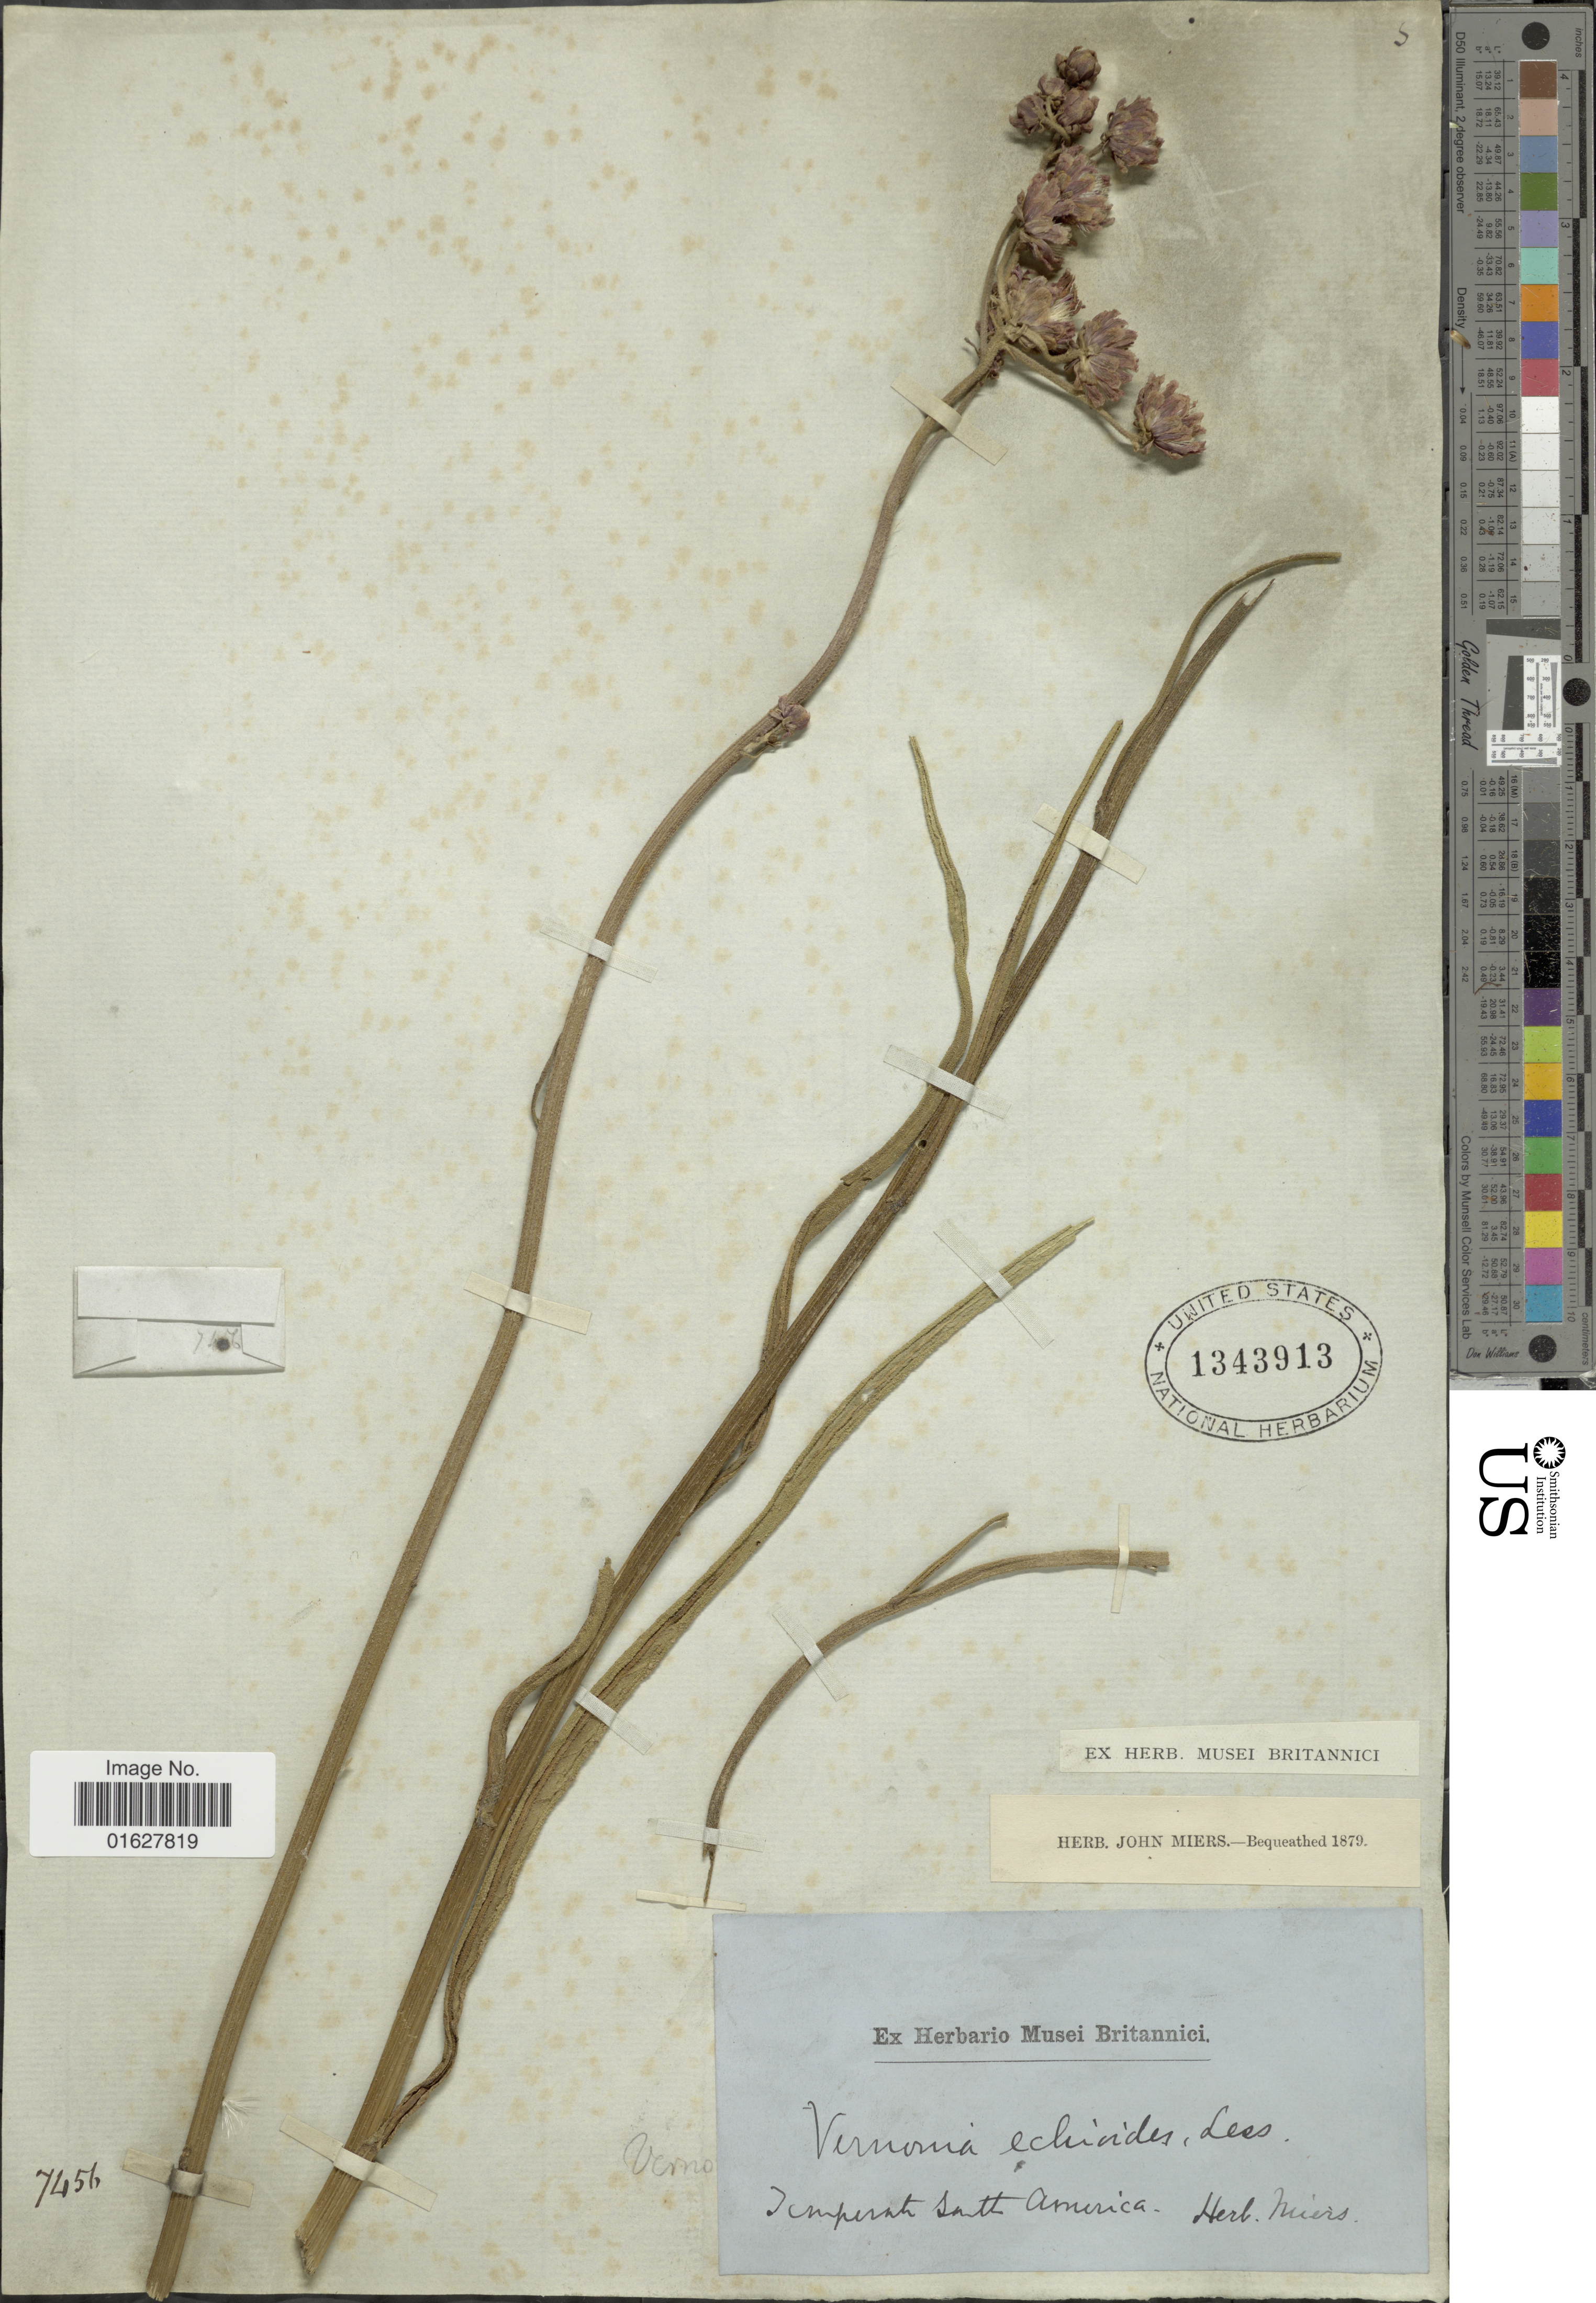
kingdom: Plantae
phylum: Tracheophyta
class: Magnoliopsida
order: Asterales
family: Asteraceae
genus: Vernonia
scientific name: Vernonia echioides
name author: Less.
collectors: ex herb. John Miers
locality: Temperate south america [interpreted]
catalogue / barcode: US 1343913